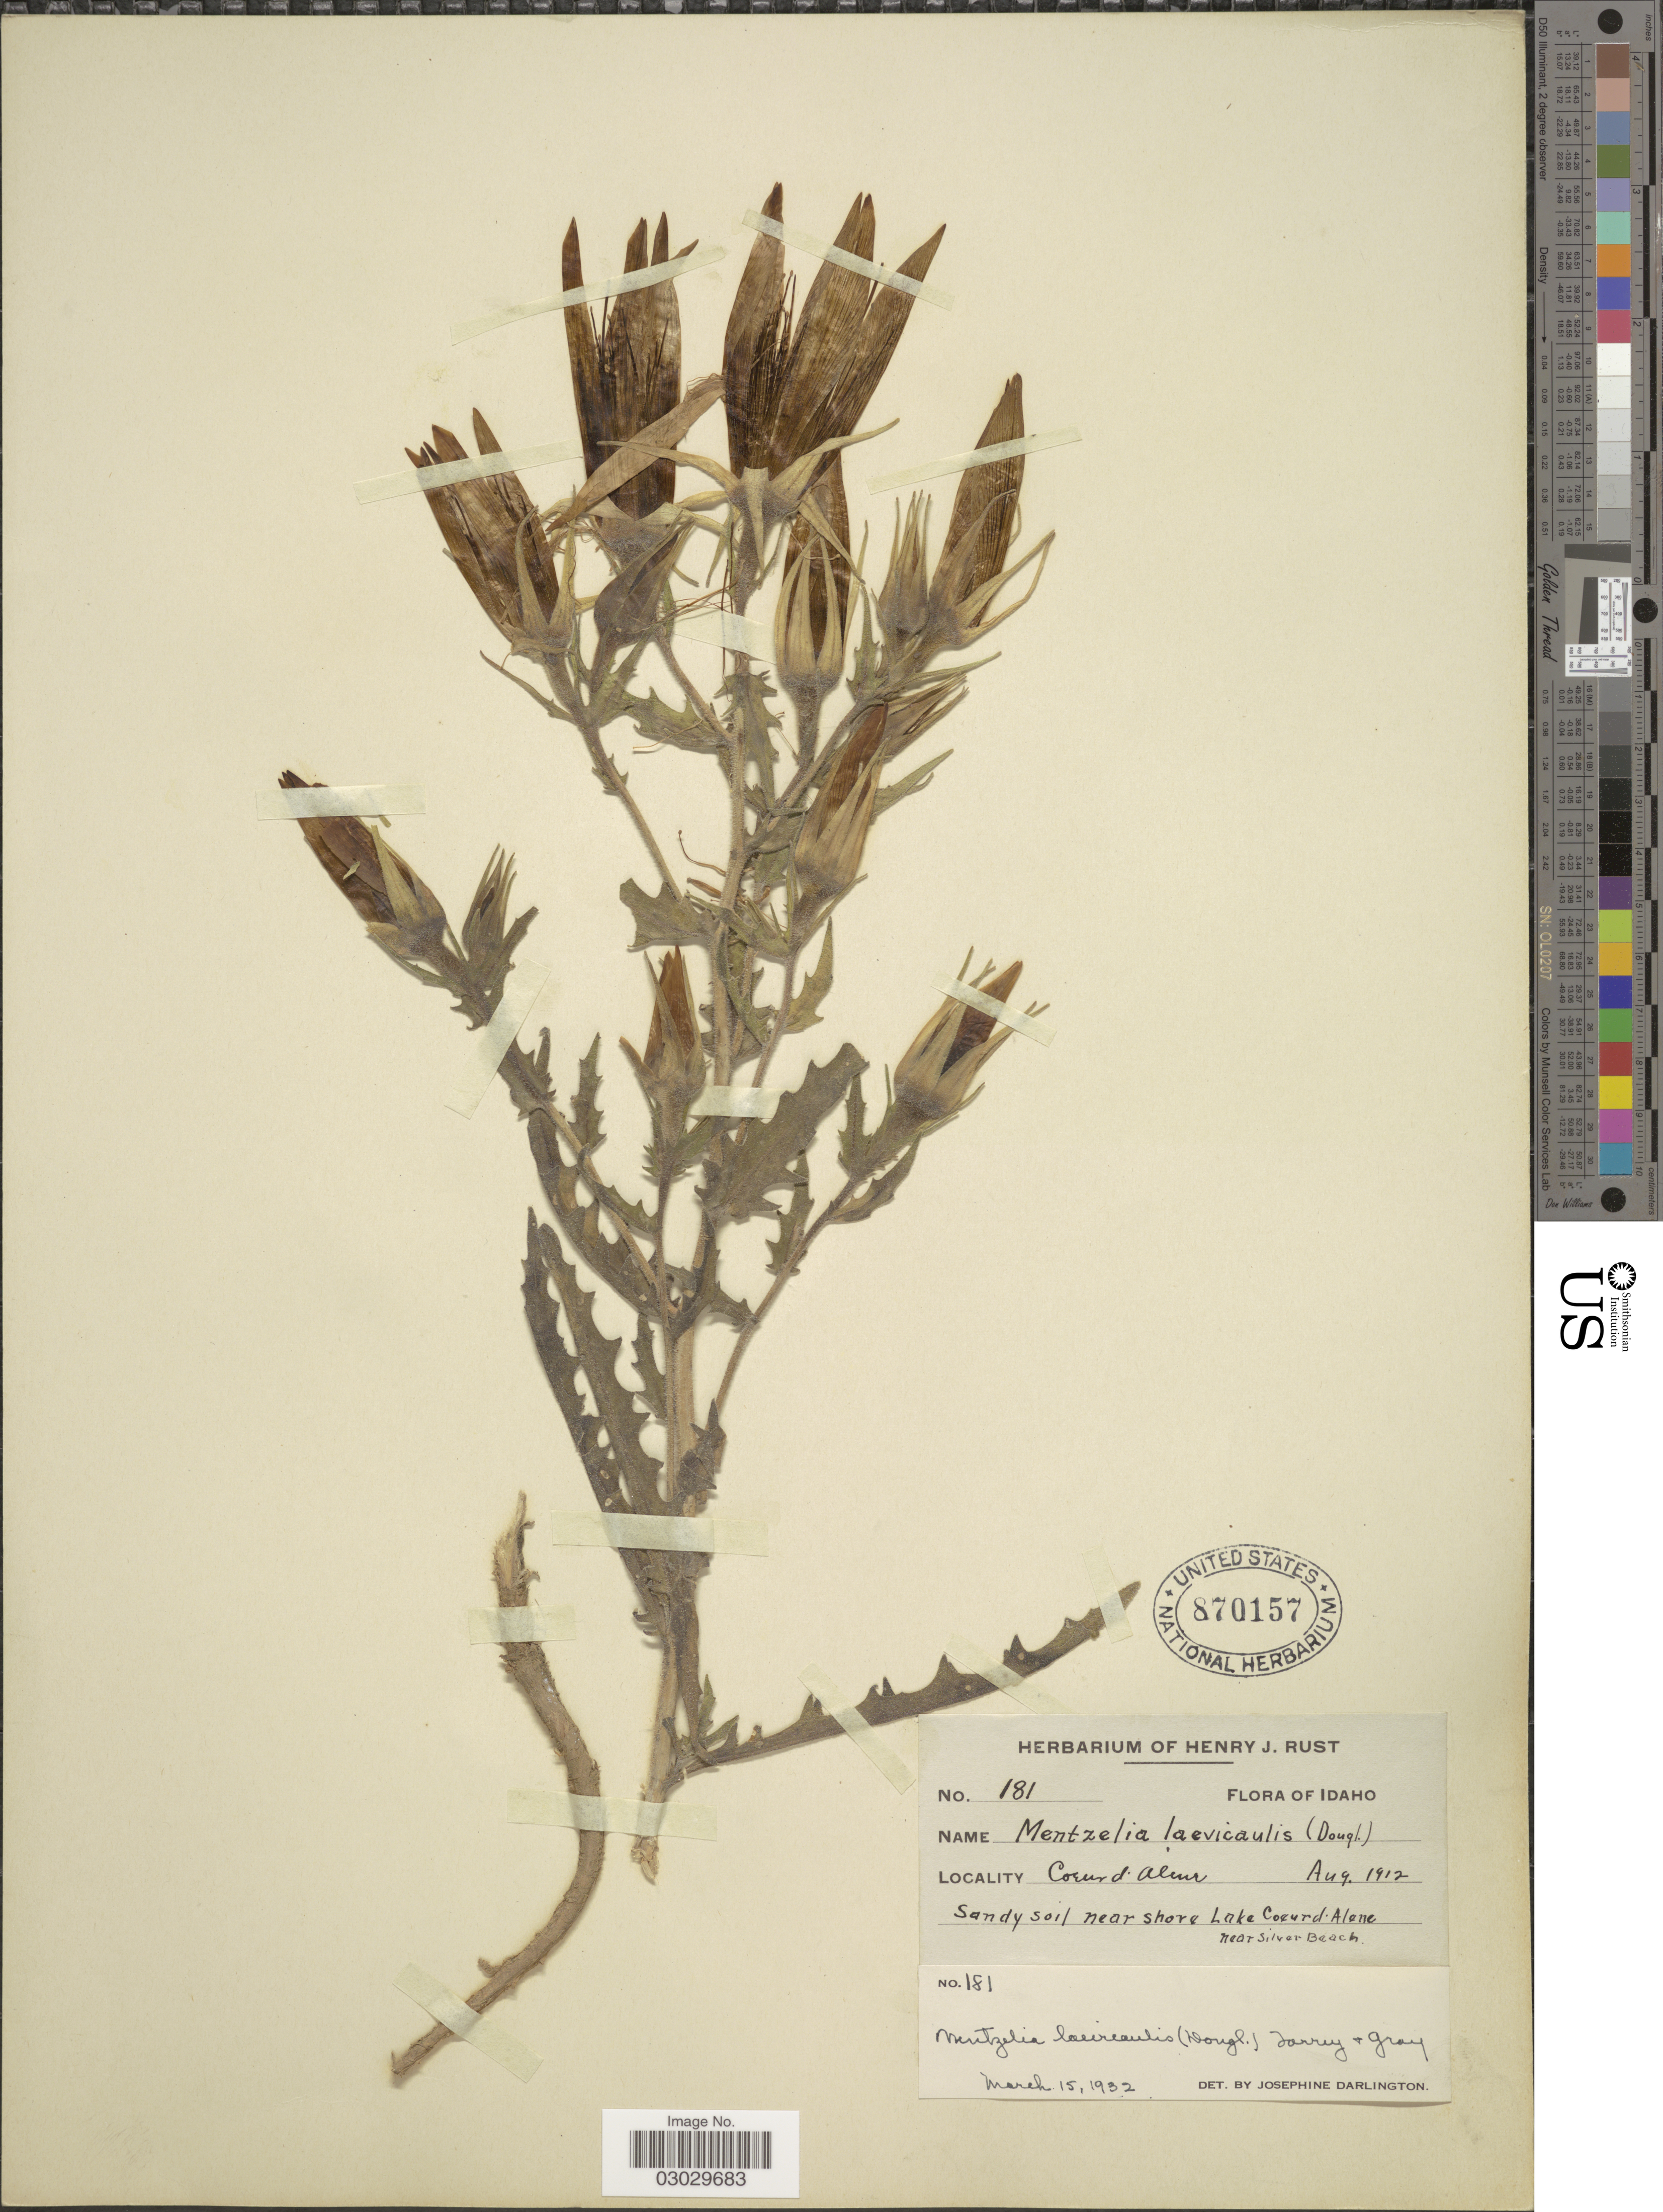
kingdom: Plantae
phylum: Tracheophyta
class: Magnoliopsida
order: Cornales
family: Loasaceae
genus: Mentzelia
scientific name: Mentzelia laevicaulis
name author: (Douglas ex Hook.) Torr. & A. Gray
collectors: ex herb. Henry J. Rust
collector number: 181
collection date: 1912-08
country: United States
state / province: Idaho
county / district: Kootenai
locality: Coeur d'Alene. Sandy soil near shore Lake Coeur d'Alene near Silver Beach.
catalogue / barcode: US 870157